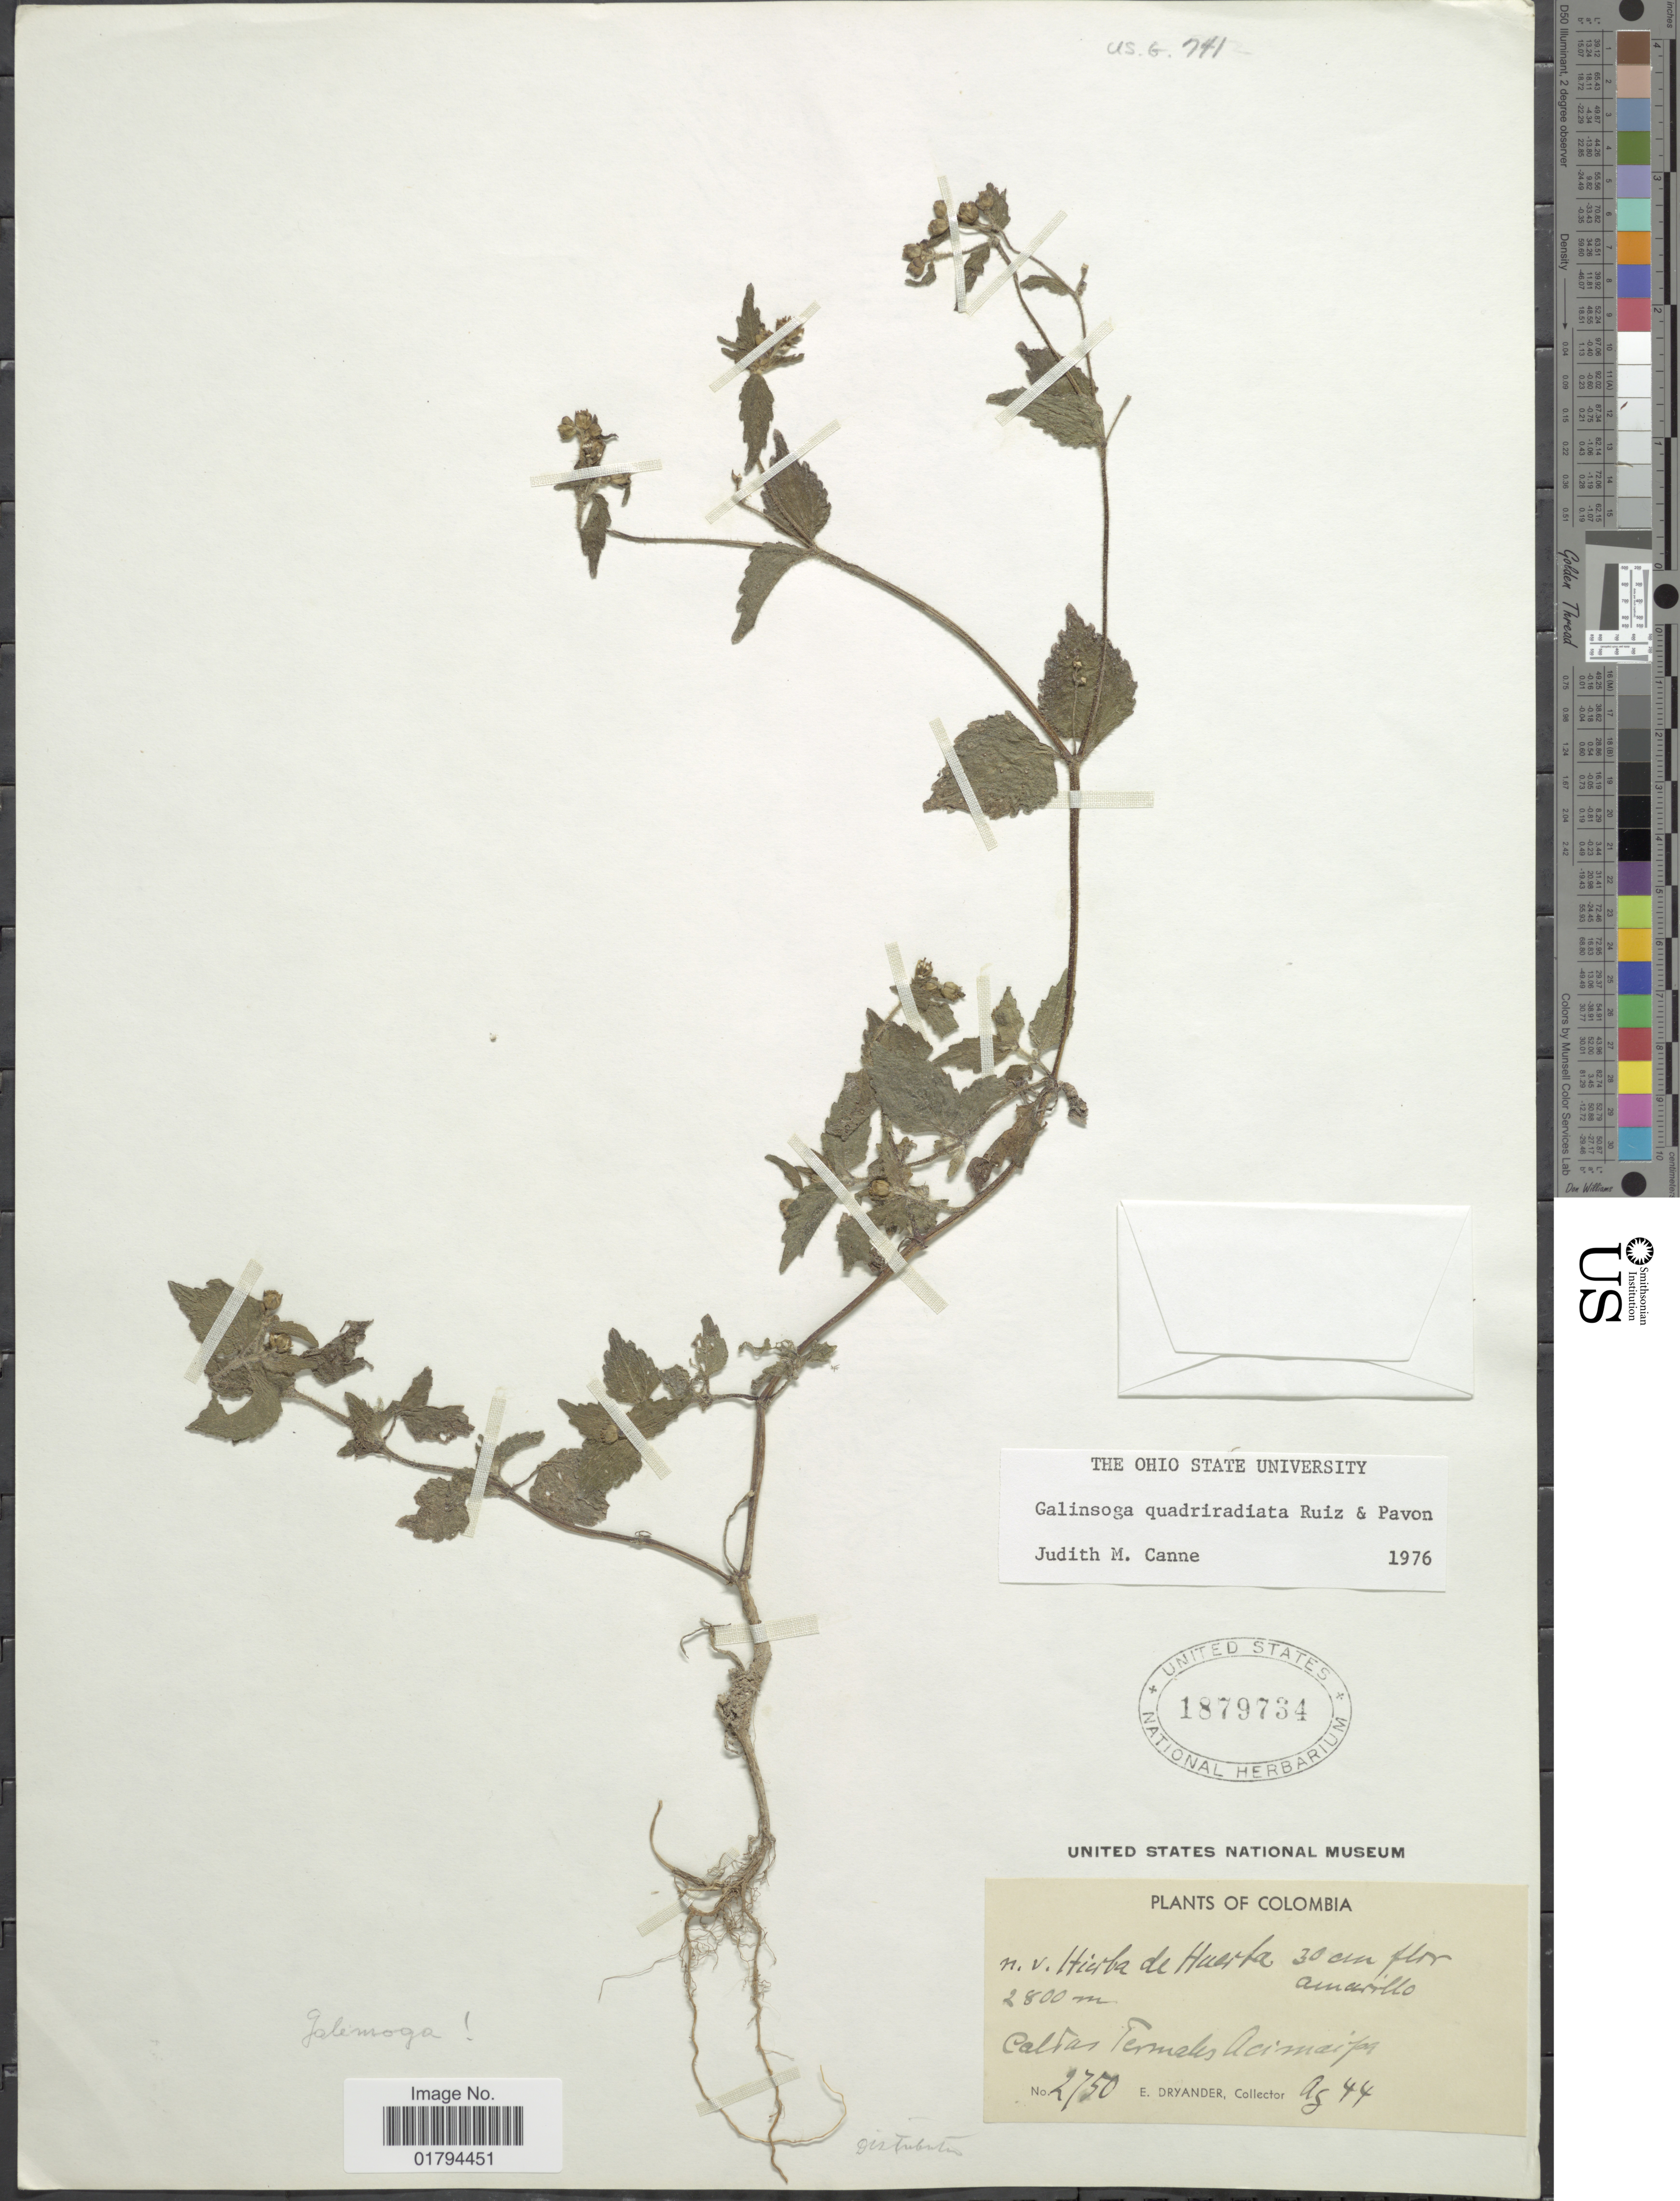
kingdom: Plantae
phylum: Tracheophyta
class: Magnoliopsida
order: Asterales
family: Asteraceae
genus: Galinsoga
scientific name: Galinsoga quadriradiata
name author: Ruiz & Pav.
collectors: E. Dryander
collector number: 2750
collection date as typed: Transcribed d/m/y: /8/44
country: Colombia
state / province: Caldas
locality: Termales Acimaipa.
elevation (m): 2800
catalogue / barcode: US 1879734